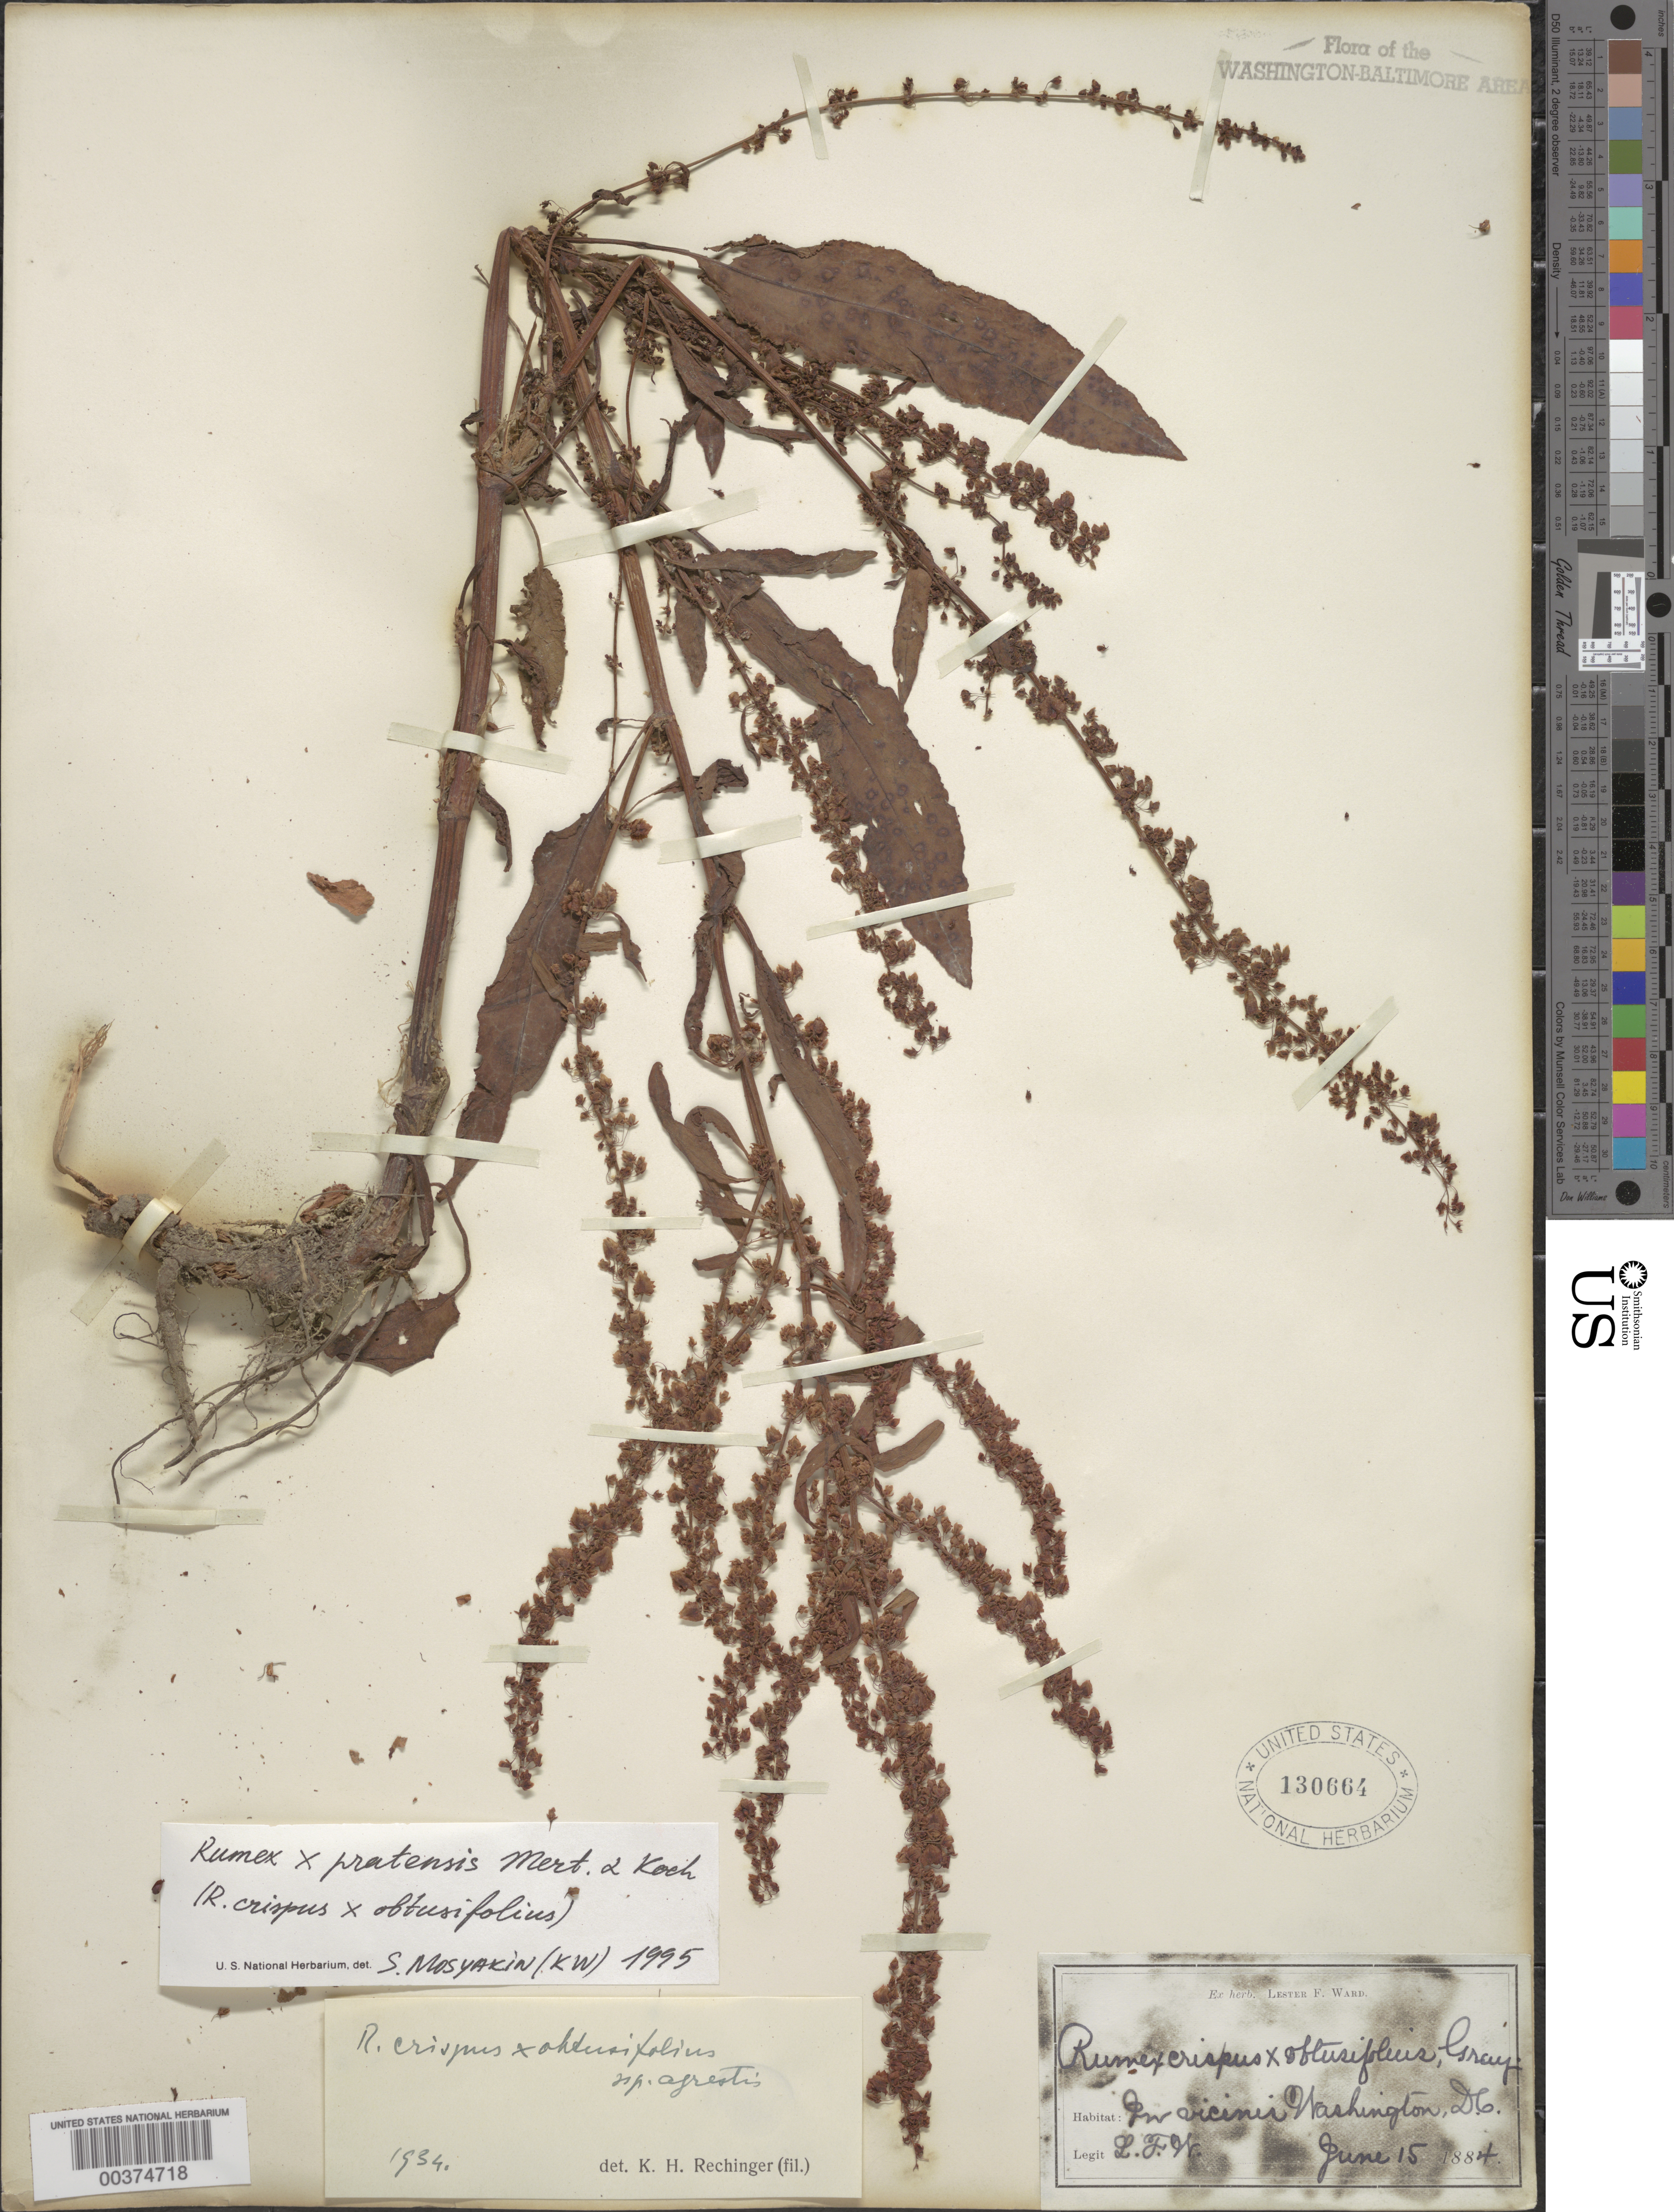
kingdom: Plantae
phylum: Tracheophyta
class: Magnoliopsida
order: Caryophyllales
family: Polygonaceae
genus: Rumex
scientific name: Rumex crispus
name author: L.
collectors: L. F. Ward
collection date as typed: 15 Jun 1884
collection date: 1884-06-15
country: United States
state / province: District of Columbia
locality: Washington DC area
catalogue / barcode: US 130664